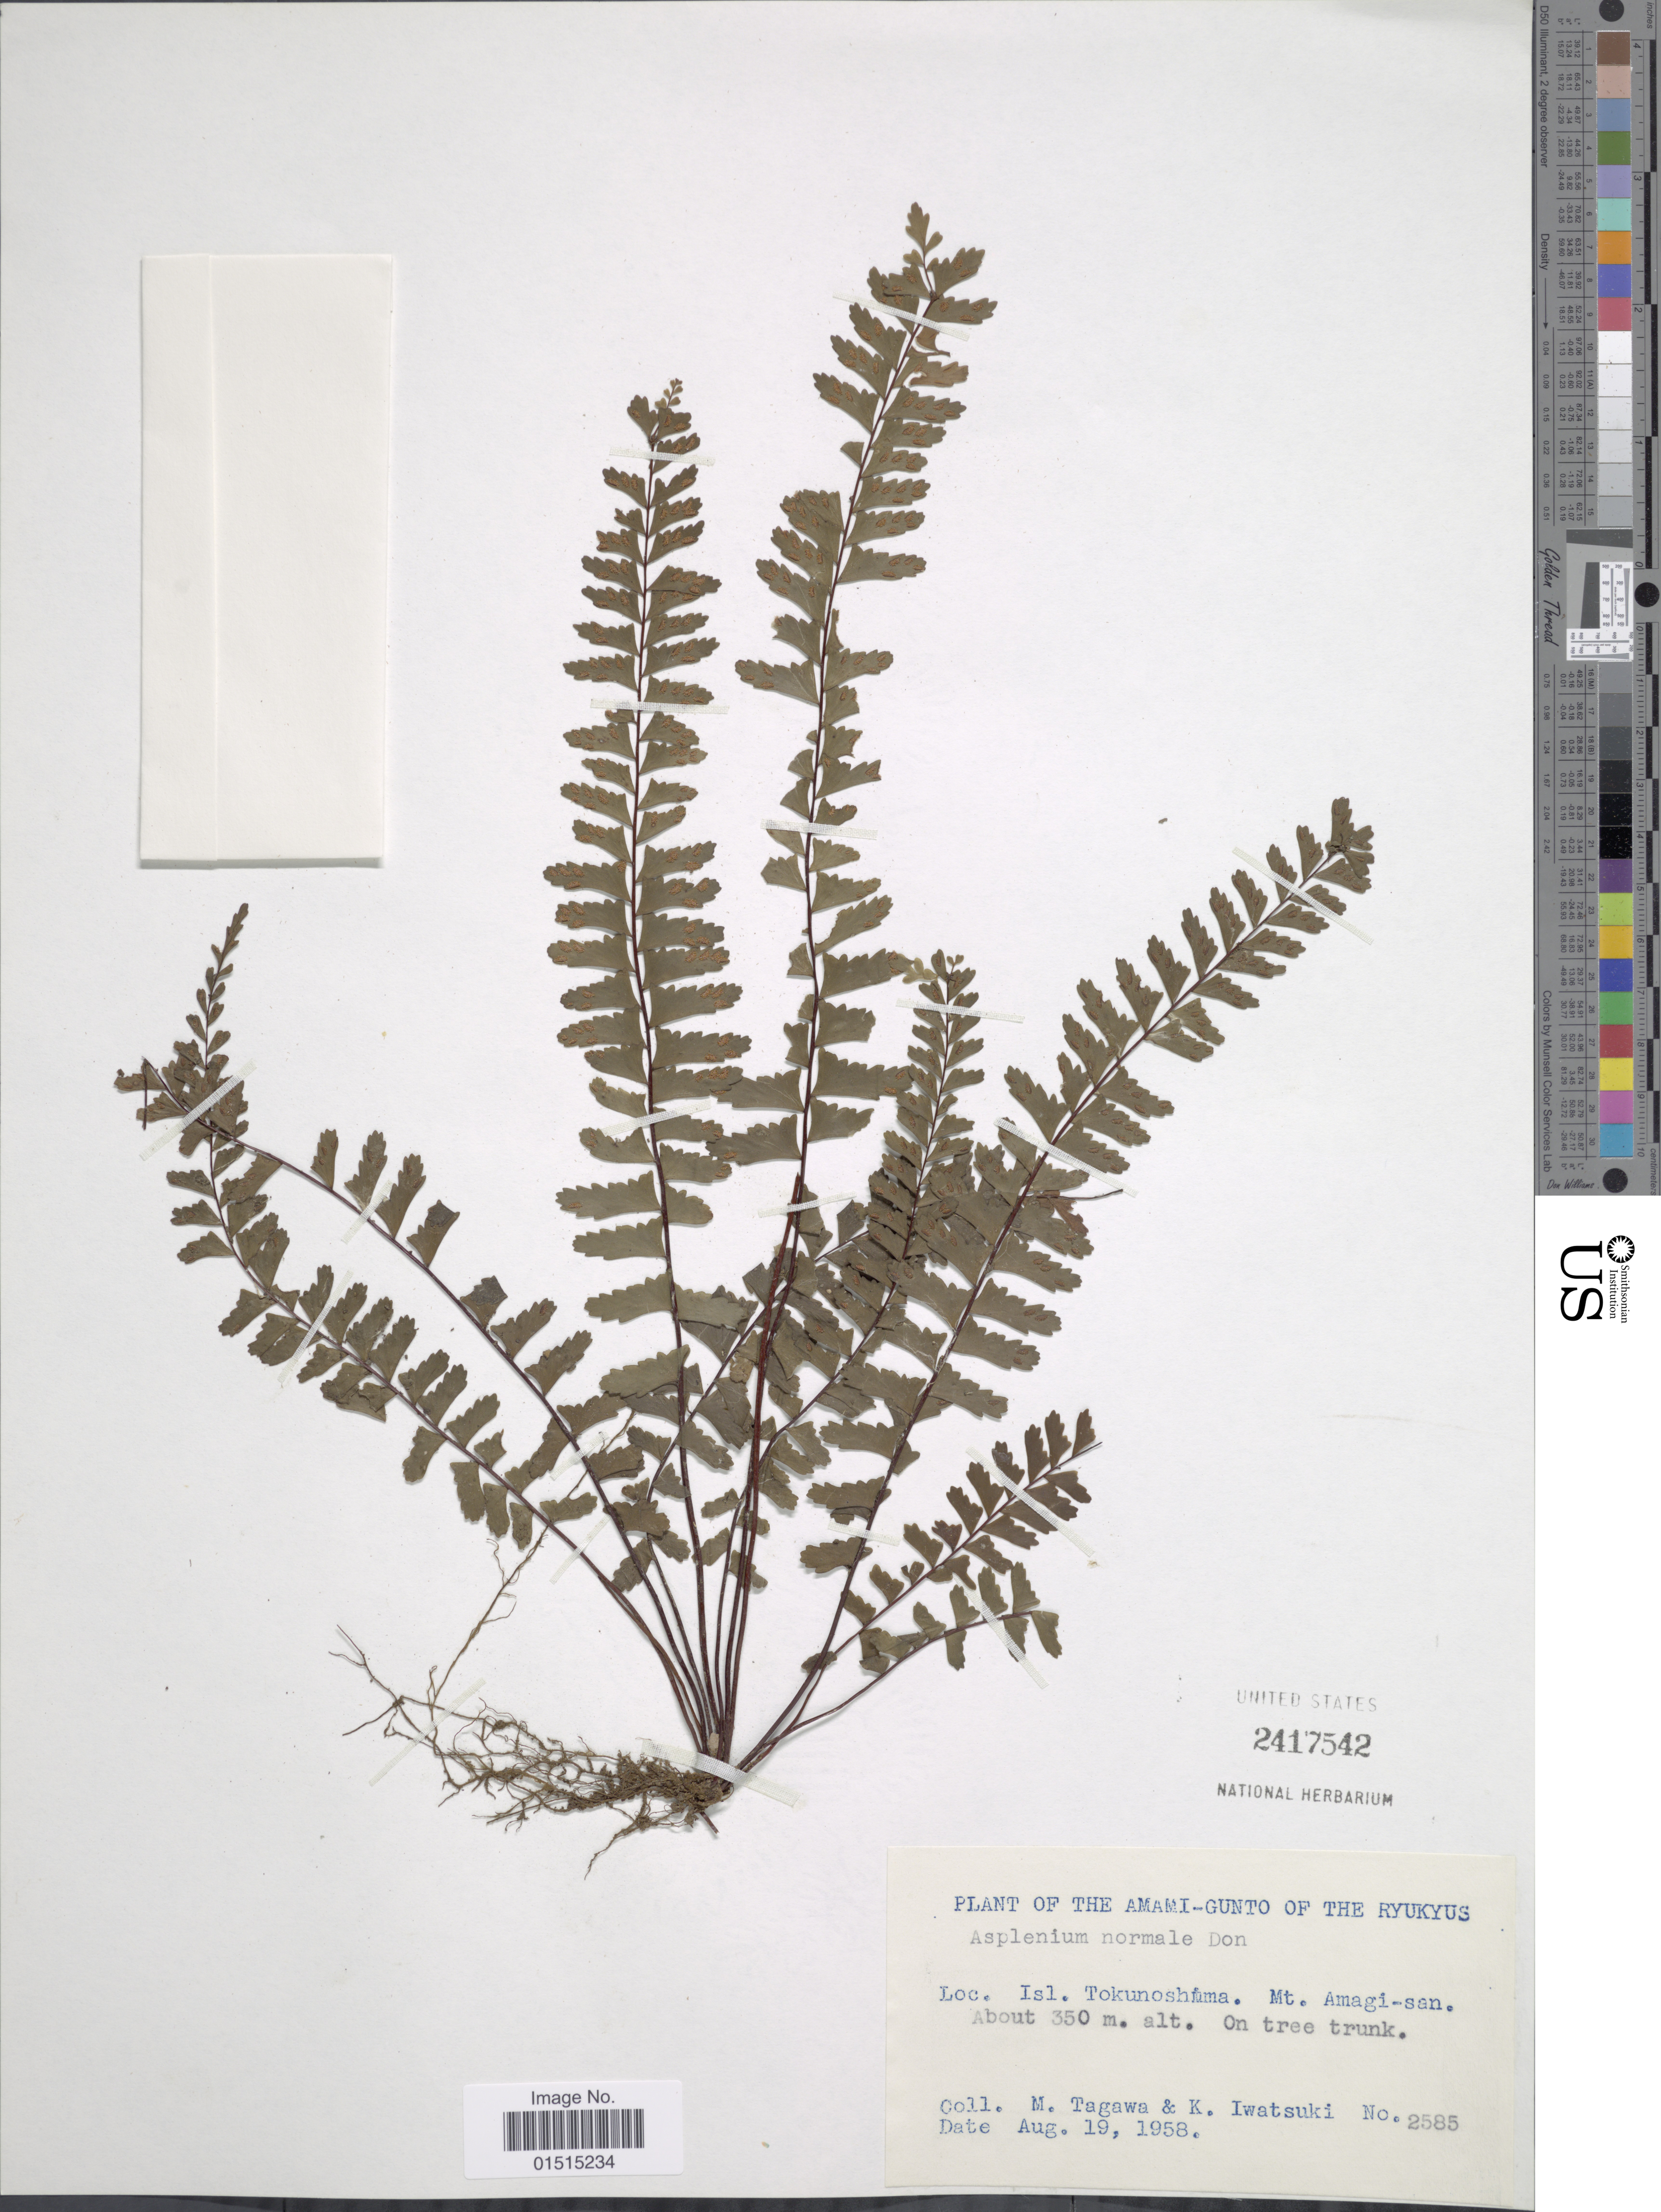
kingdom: Plantae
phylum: Tracheophyta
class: Polypodiopsida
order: Polypodiales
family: Aspleniaceae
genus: Asplenium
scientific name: Asplenium normale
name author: D. Don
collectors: M. Tagawa & K. Iwatsuki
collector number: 2585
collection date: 1958-08-19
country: Japan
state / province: Okinawa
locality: Amami - Gunto of the Ryukyus, Isl. Tokunoshima, Mt. Amagi - san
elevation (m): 350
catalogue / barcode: US 2417542